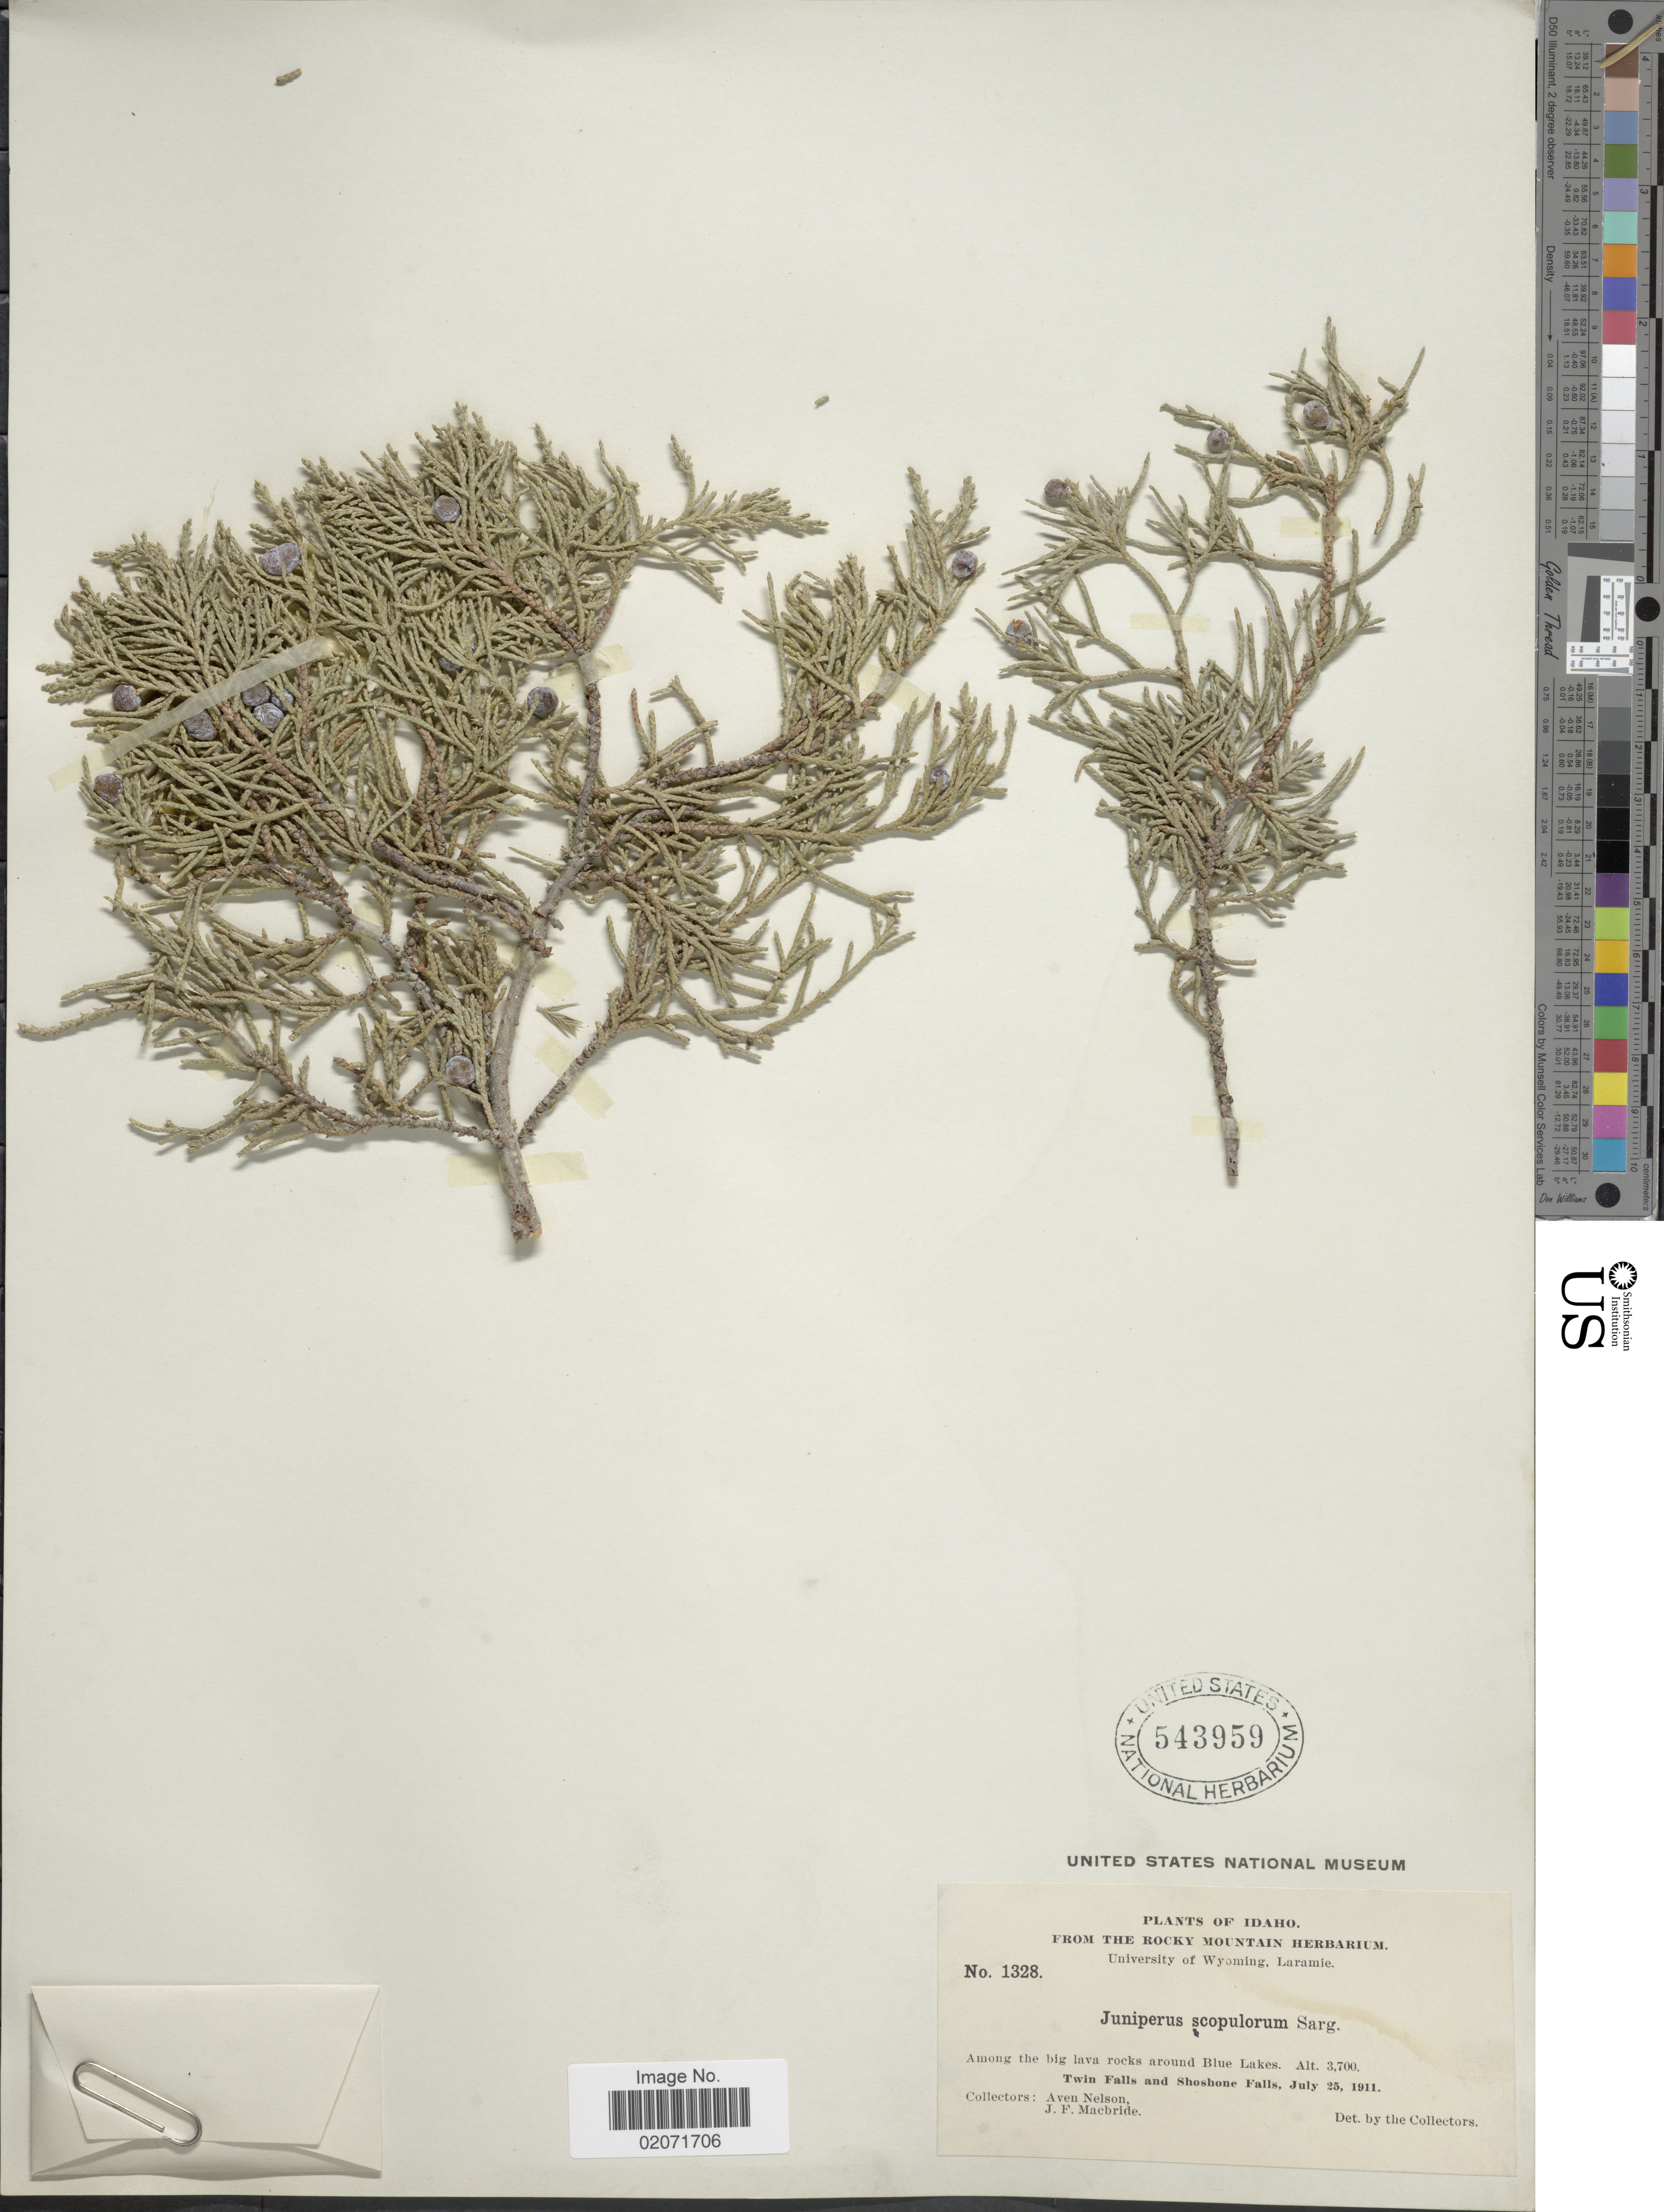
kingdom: Plantae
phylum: Tracheophyta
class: Pinopsida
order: Pinales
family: Cupressaceae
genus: Juniperus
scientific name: Juniperus scopulorum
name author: Sarg.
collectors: A. Nelson & J. F. Macbride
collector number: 1328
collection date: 1911-07-25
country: United States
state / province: Idaho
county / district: Twin Falls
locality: Among the big lava rocks around Blue Lakes, Twin Falls and Shoshone Falls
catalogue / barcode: US 543959